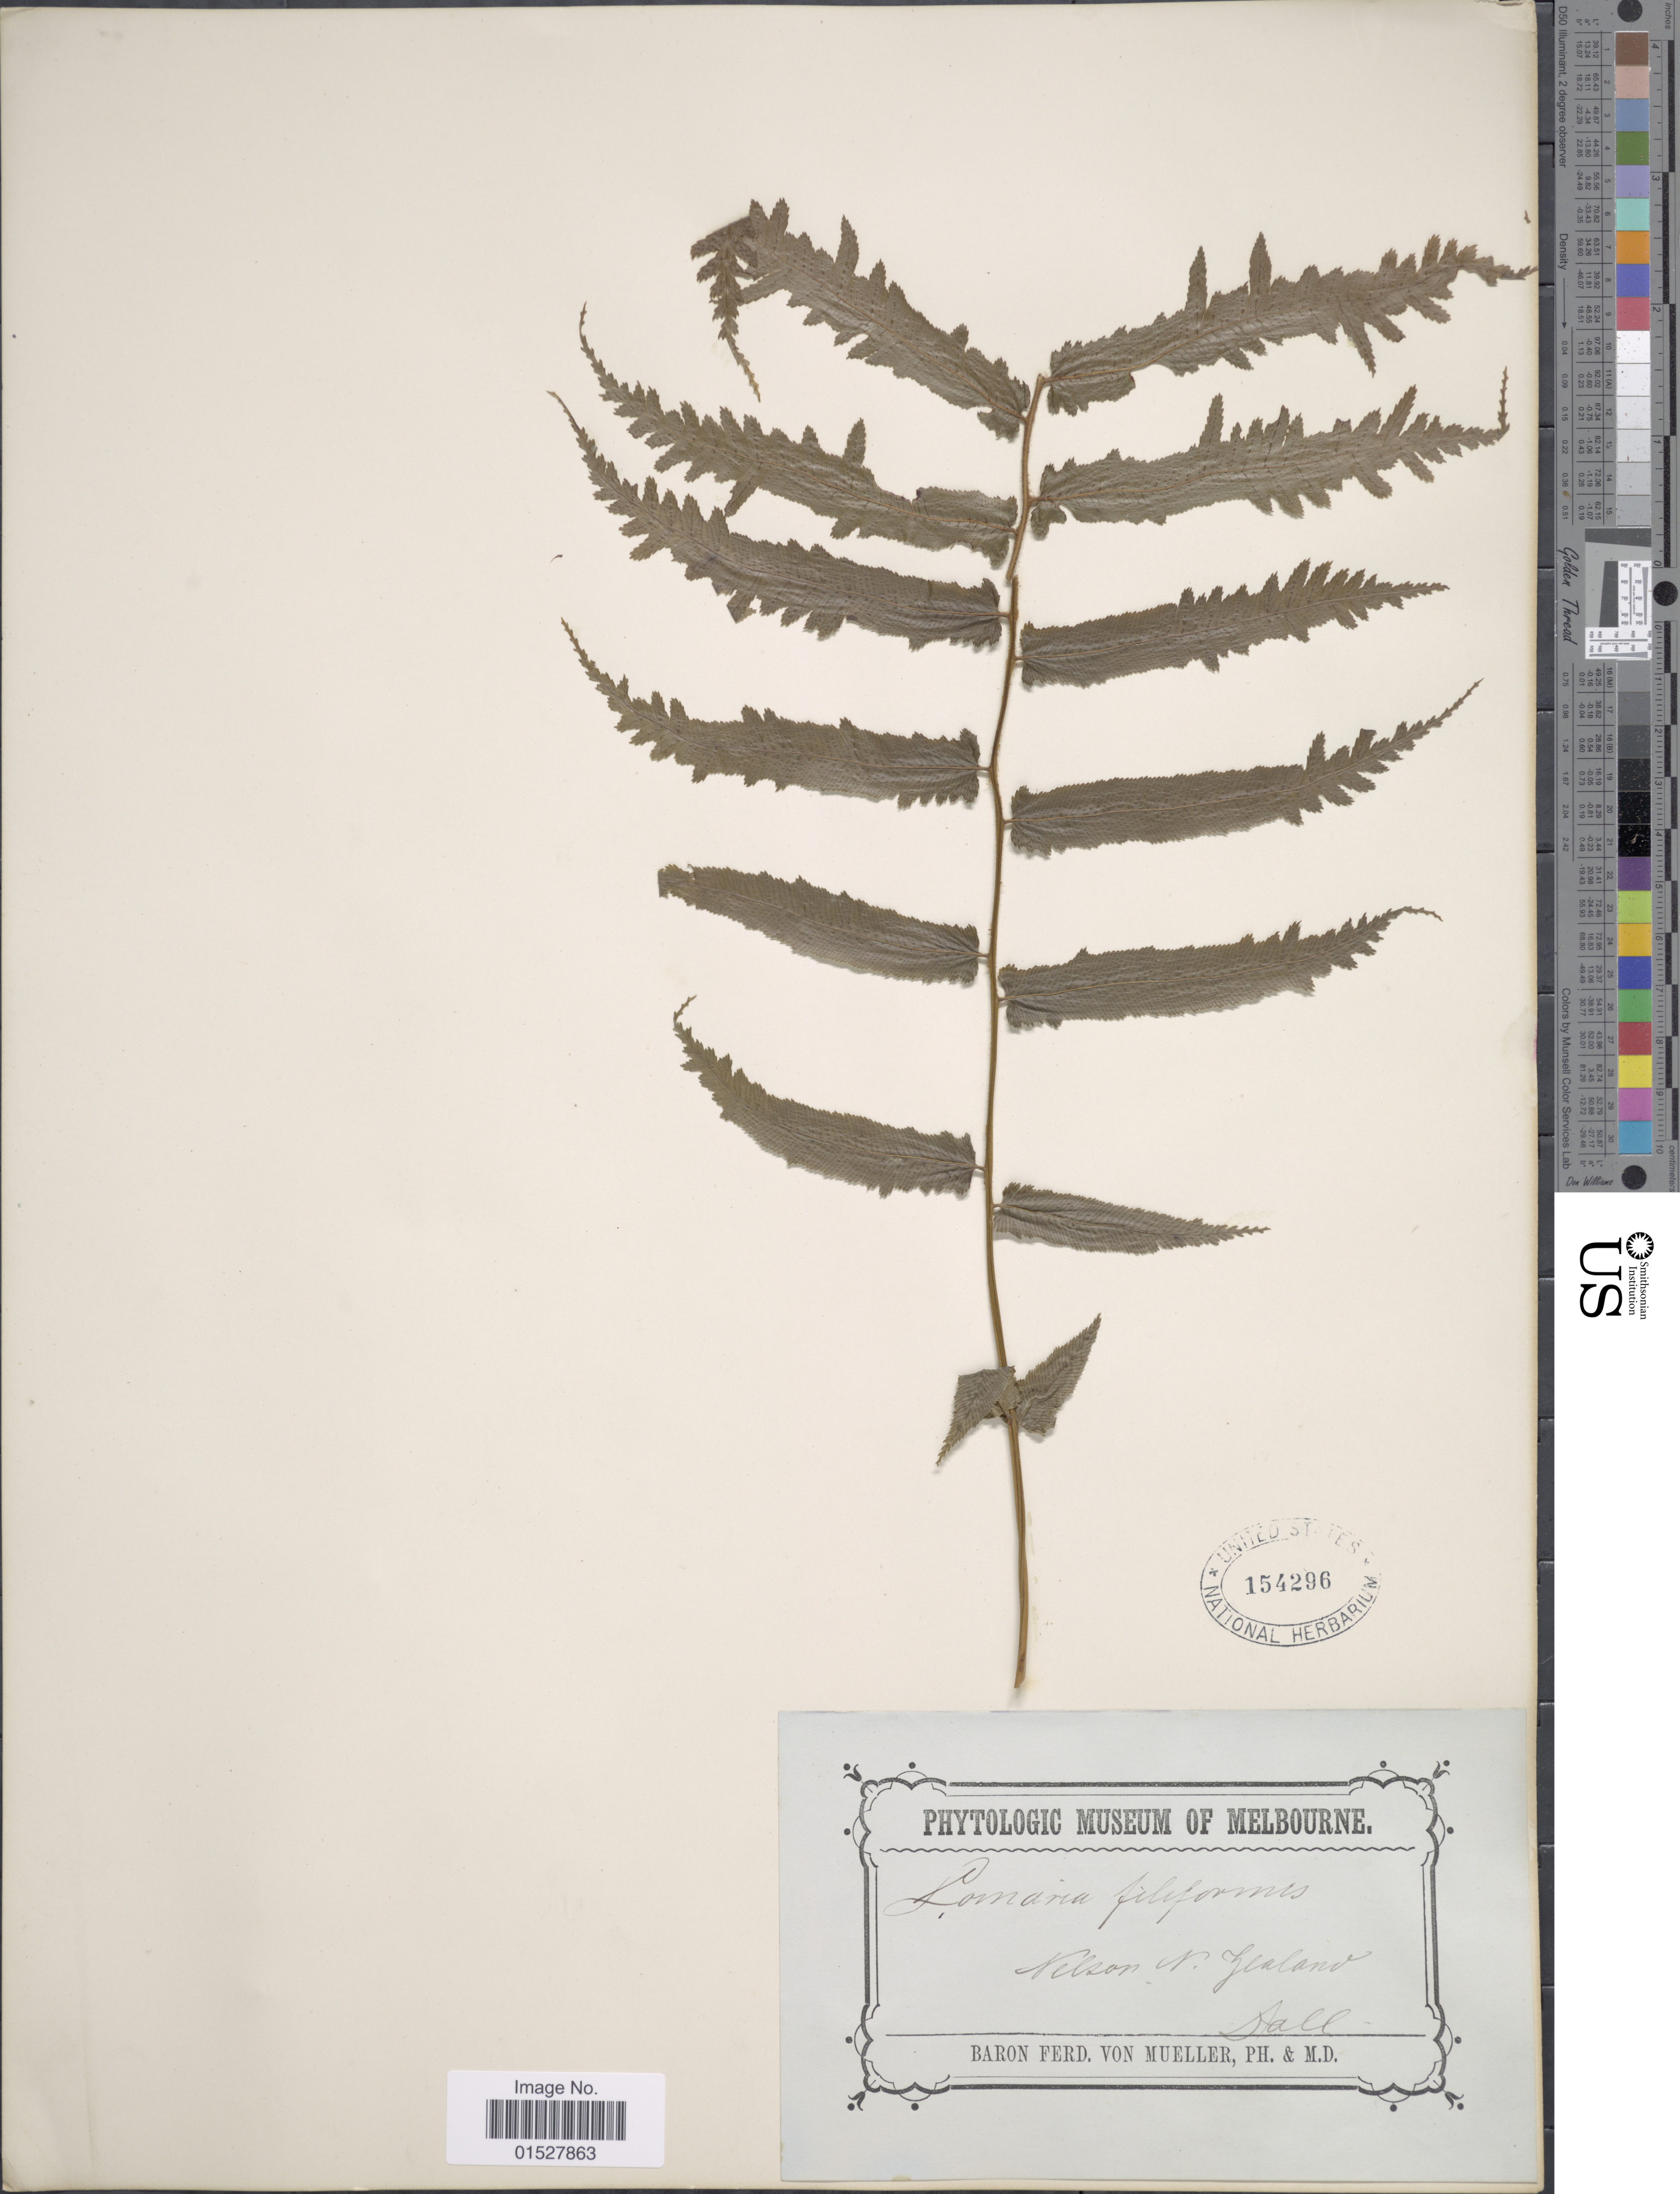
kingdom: Plantae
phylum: Tracheophyta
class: Polypodiopsida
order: Polypodiales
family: Blechnaceae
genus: Blechnum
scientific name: Blechnum filiforme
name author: (A. Cunn.) Ettingsh.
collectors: -. Dall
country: New Zealand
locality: Nelson.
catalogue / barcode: US 154296